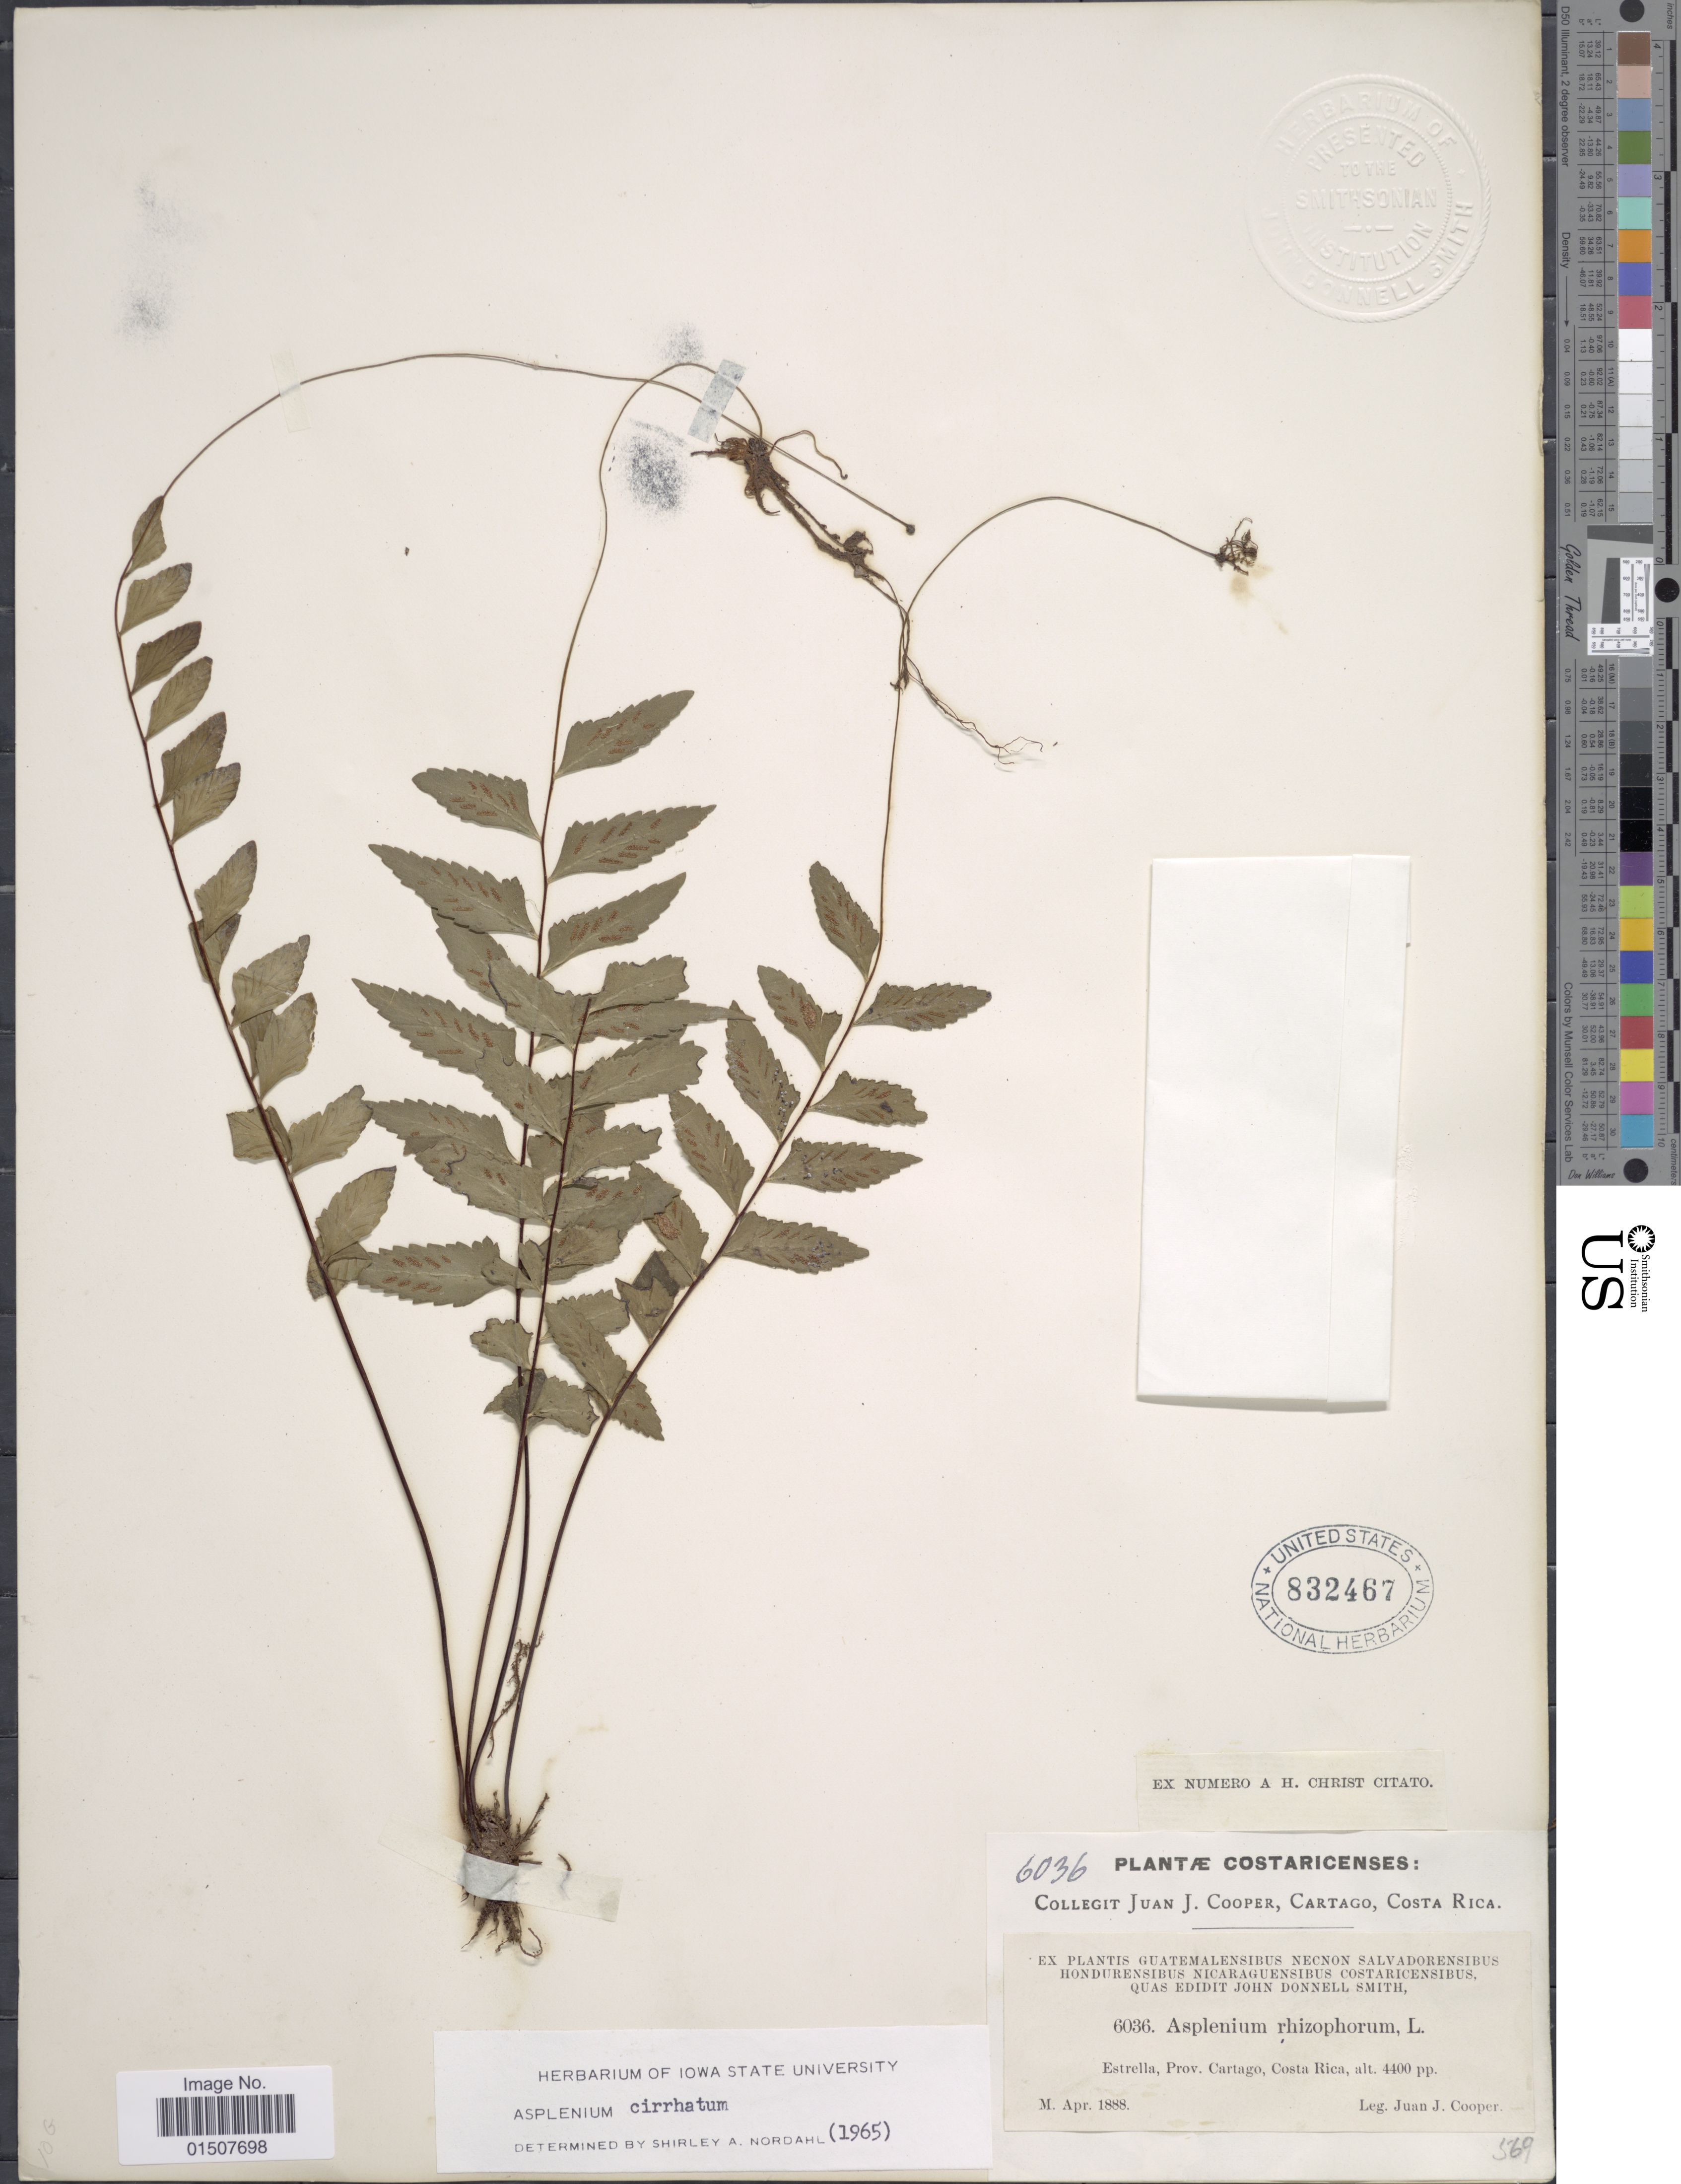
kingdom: Plantae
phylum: Tracheophyta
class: Polypodiopsida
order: Polypodiales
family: Aspleniaceae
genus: Asplenium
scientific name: Asplenium radicans var. cirrhatum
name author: (Rich. ex Willd.) Rosenst.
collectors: J. J. Cooper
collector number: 6036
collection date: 1888-04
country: Costa Rica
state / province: Cartago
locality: Estrella, Prov. Cartago, Costa Rica.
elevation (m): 1341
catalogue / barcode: US 832467